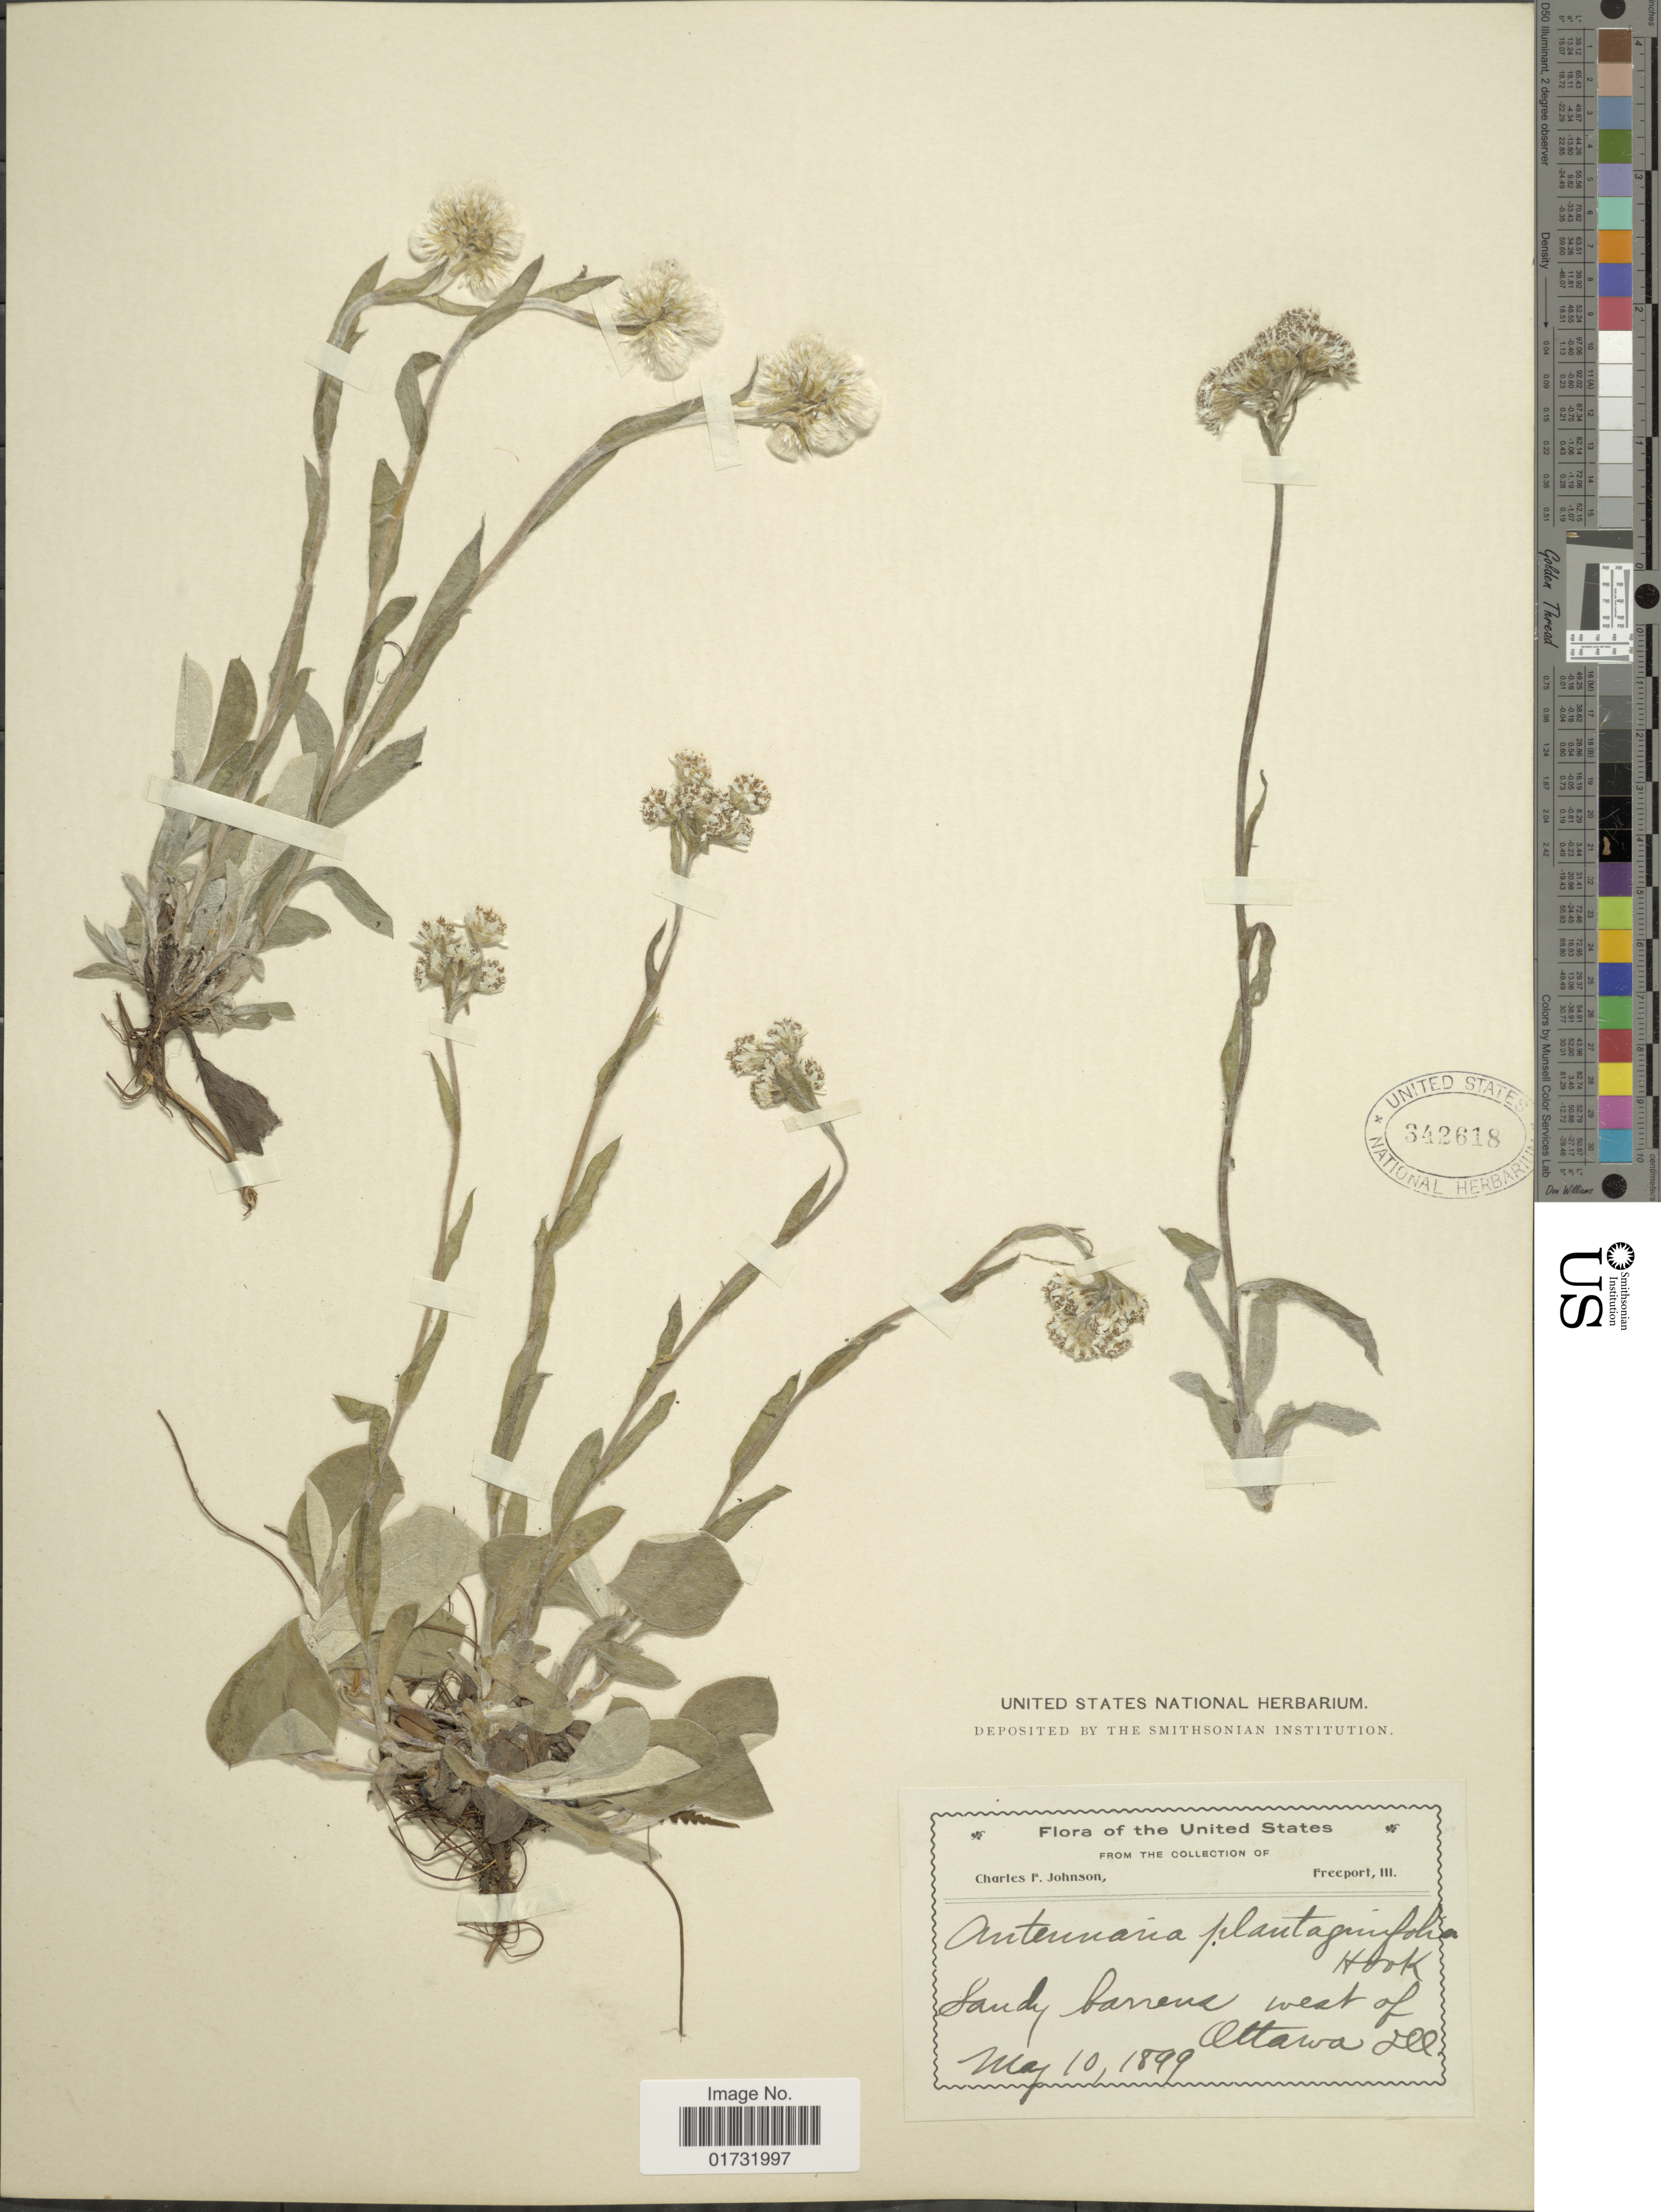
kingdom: Plantae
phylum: Tracheophyta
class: Magnoliopsida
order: Asterales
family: Asteraceae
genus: Antennaria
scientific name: Antennaria occidentalis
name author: Greene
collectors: C. F. Johnson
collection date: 1899-05-10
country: United States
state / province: Illinois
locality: West of Ottawa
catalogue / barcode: US 342618